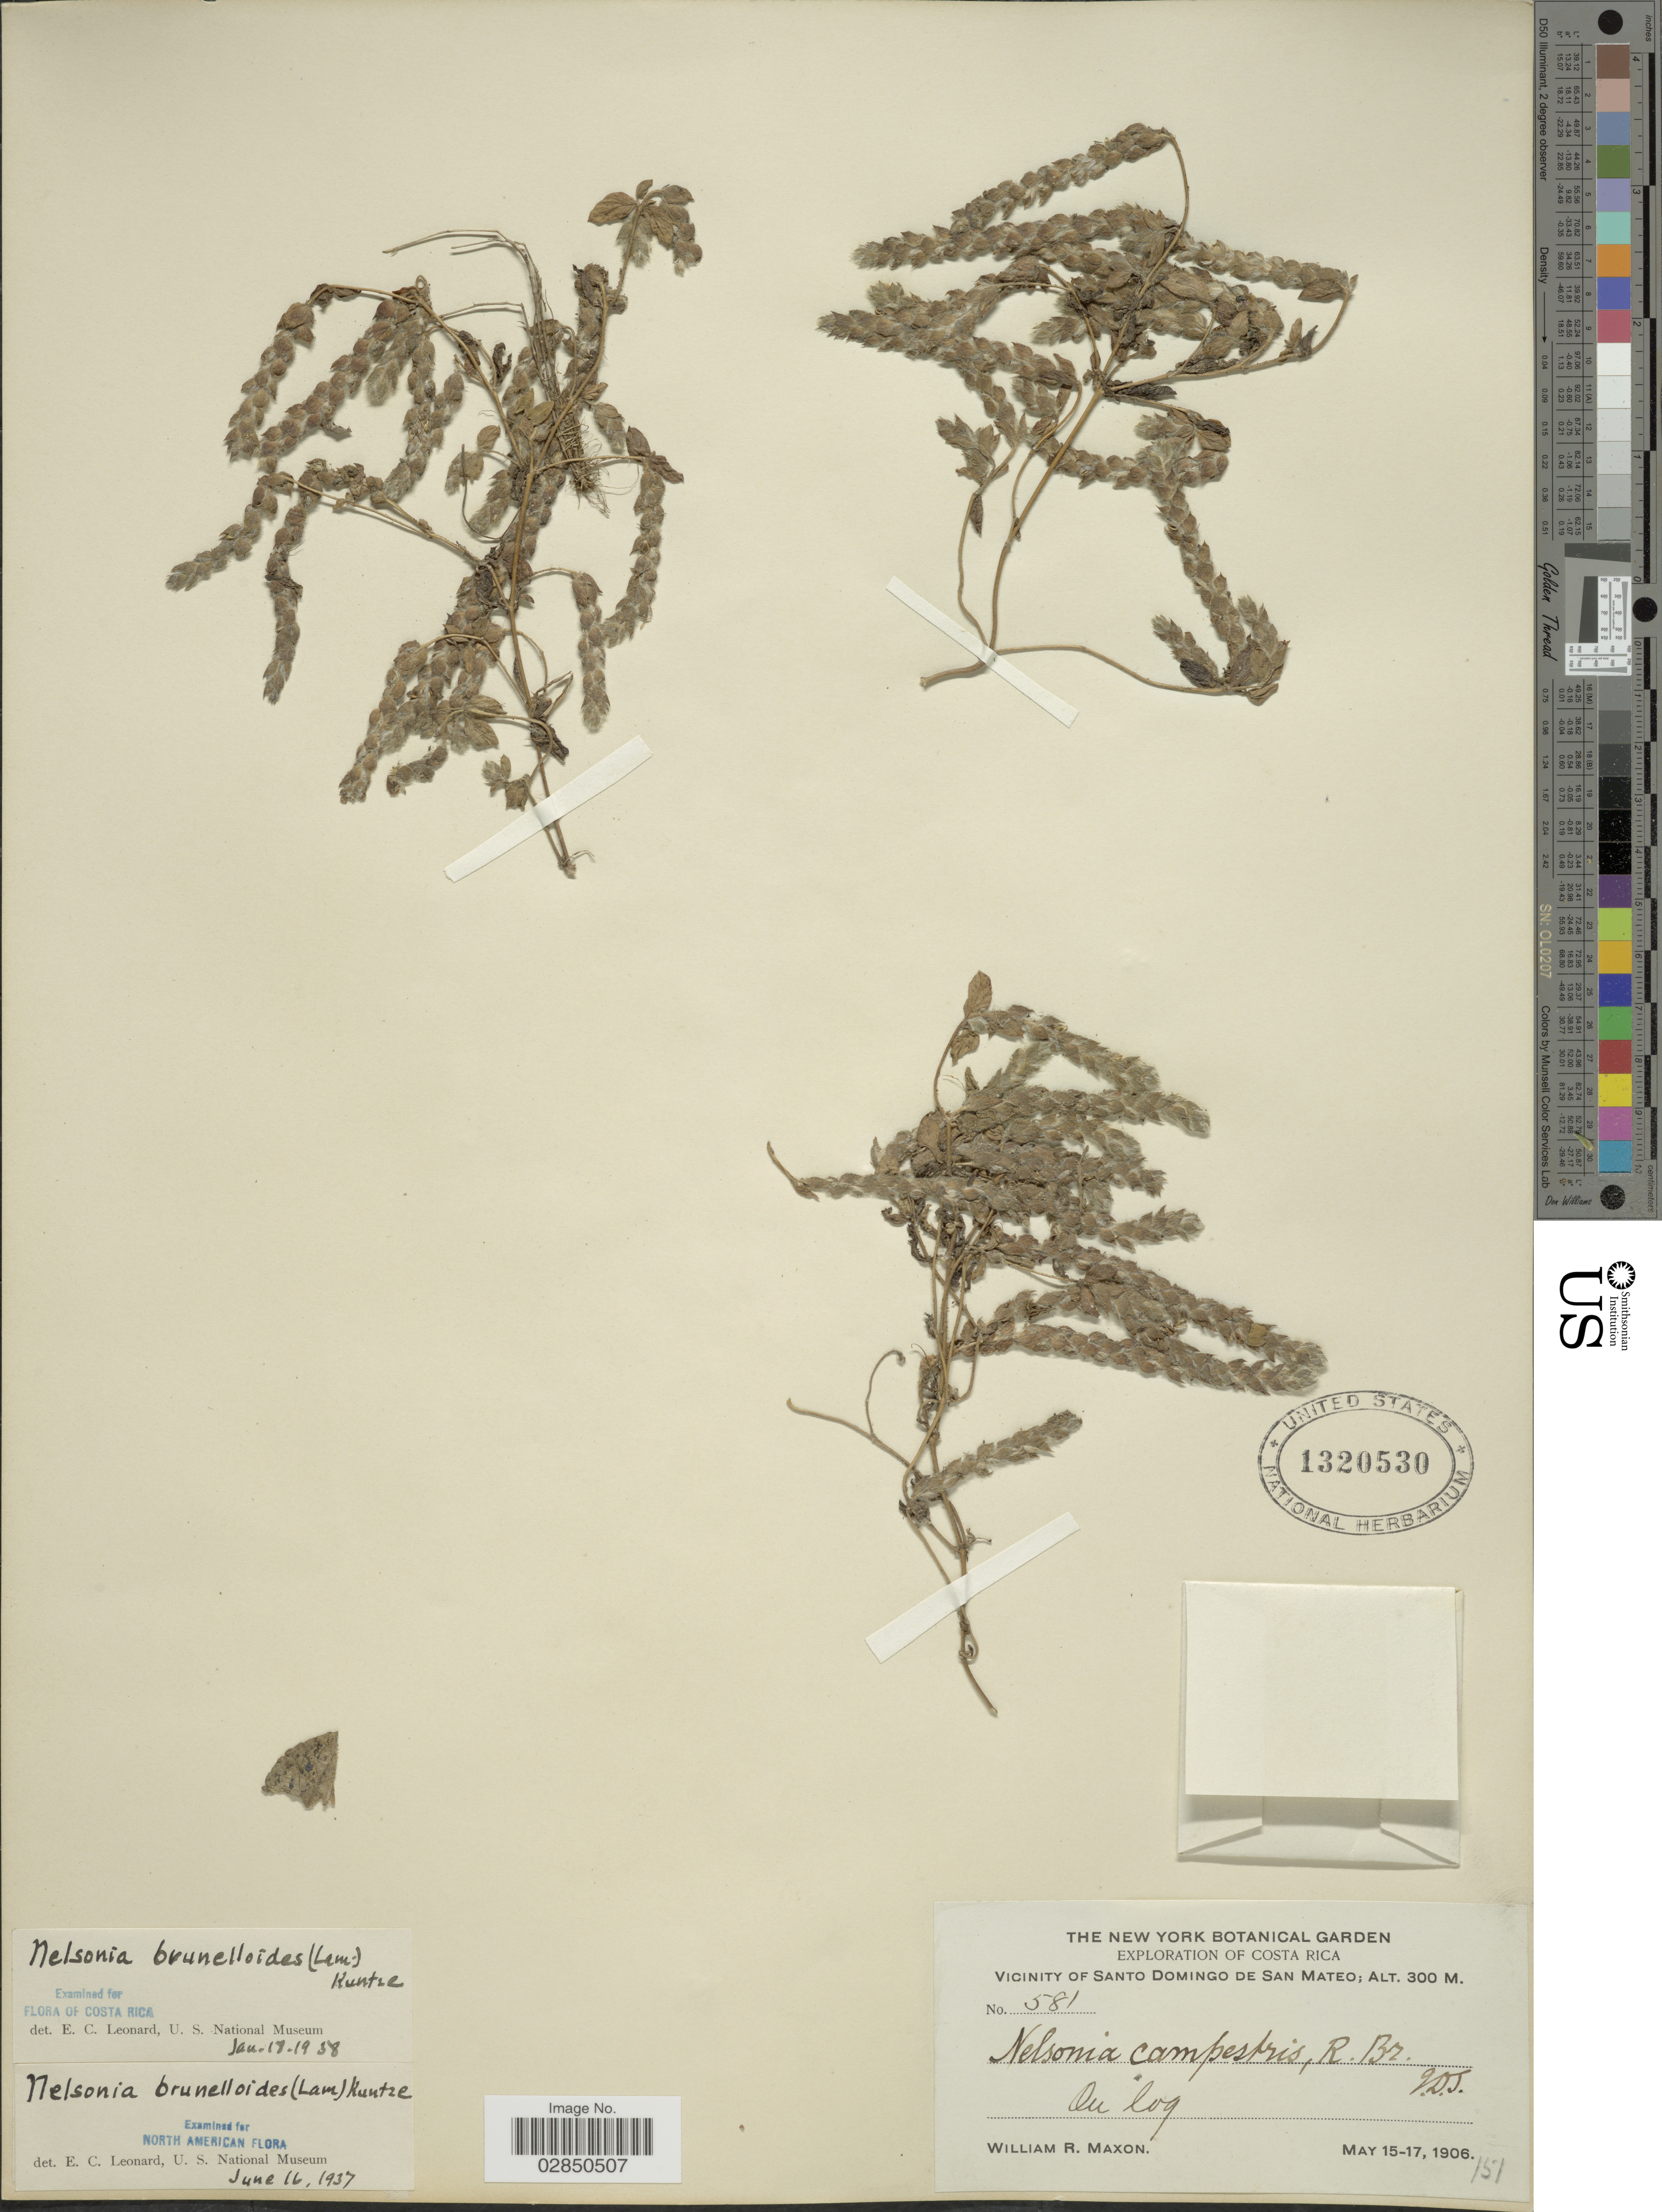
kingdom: Plantae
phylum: Tracheophyta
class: Magnoliopsida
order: Lamiales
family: Acanthaceae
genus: Nelsonia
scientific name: Nelsonia brunelloides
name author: (Lam.) Kuntze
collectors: W. R. Maxon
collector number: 581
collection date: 1906-05-15/1906-05-17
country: Costa Rica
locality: Vicinity of Santo Domingo de San Mateo.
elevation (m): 300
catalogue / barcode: US 1320530